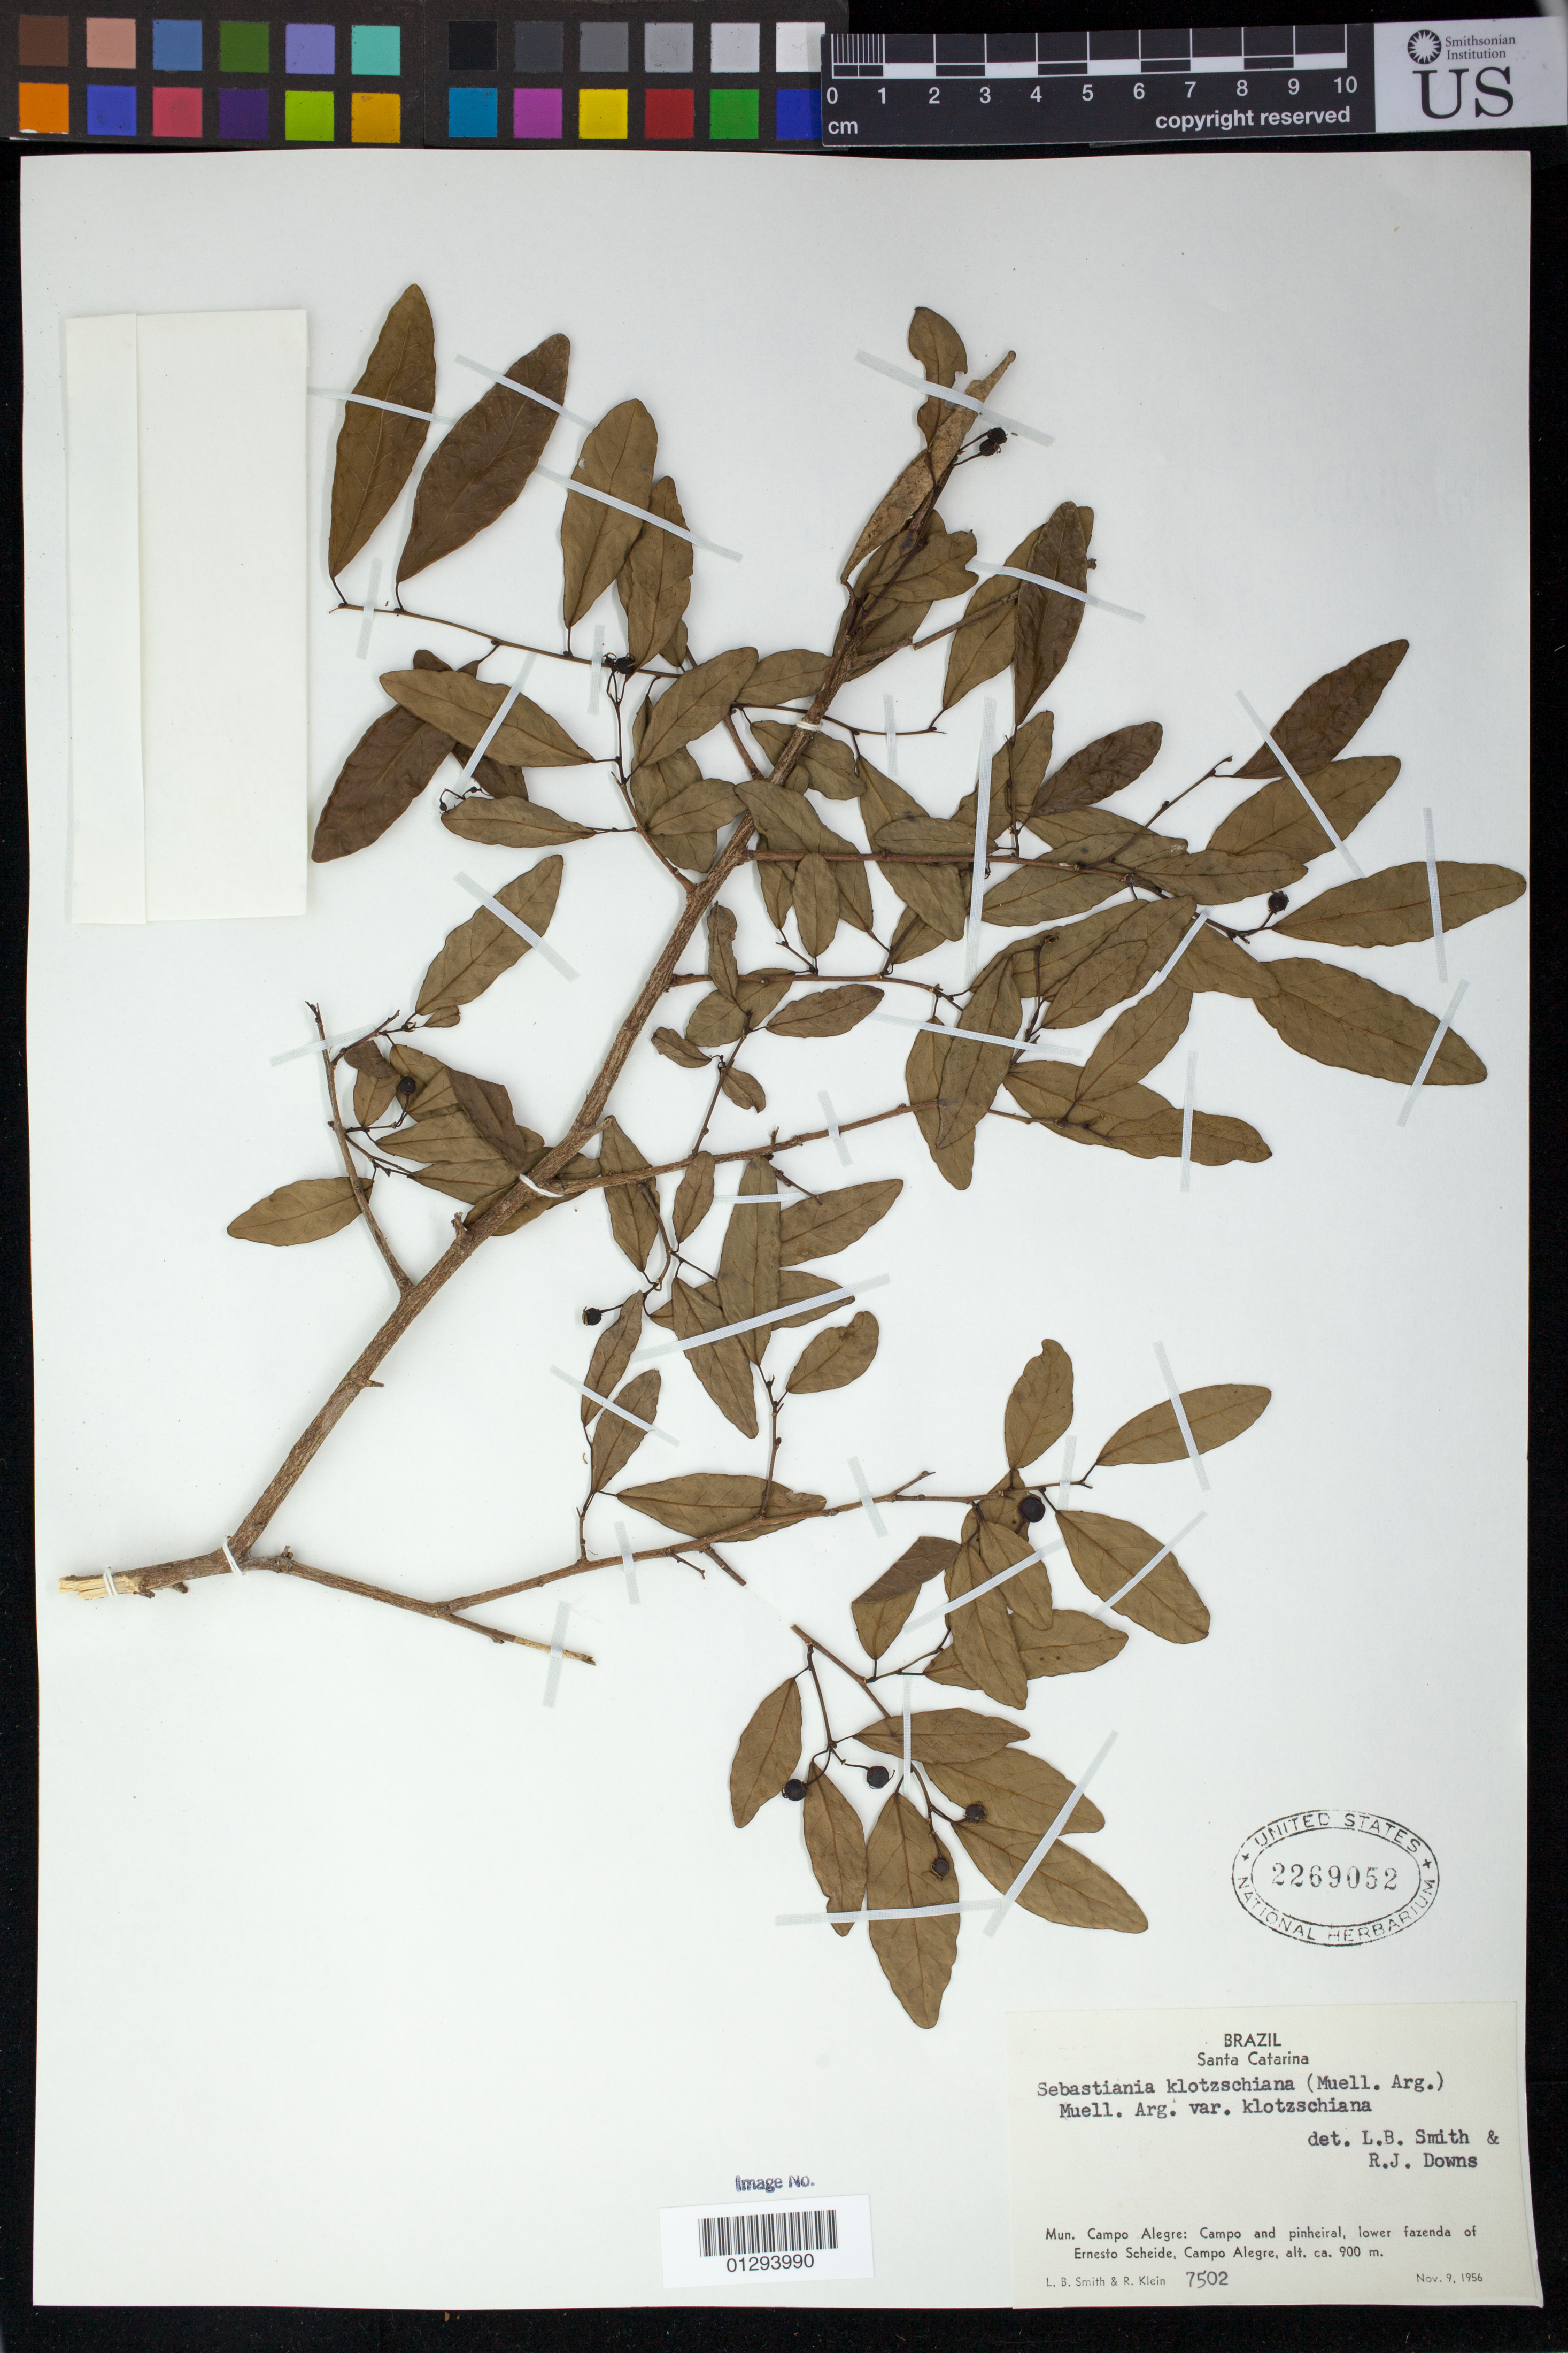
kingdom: Plantae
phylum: Tracheophyta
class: Magnoliopsida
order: Malpighiales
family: Euphorbiaceae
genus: Sebastiania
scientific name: Sebastiania commersoniana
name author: (Baill.) L.B. Sm. & Downs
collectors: L. Smith & R. M. Klein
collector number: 7502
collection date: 1956-11-09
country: Brazil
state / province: Santa Catarina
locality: Mun. Campo Alegre: Campo and pinheiral, lower fazenda of Ernesto Scheide, Campo Alegre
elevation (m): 900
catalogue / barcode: US 2269052